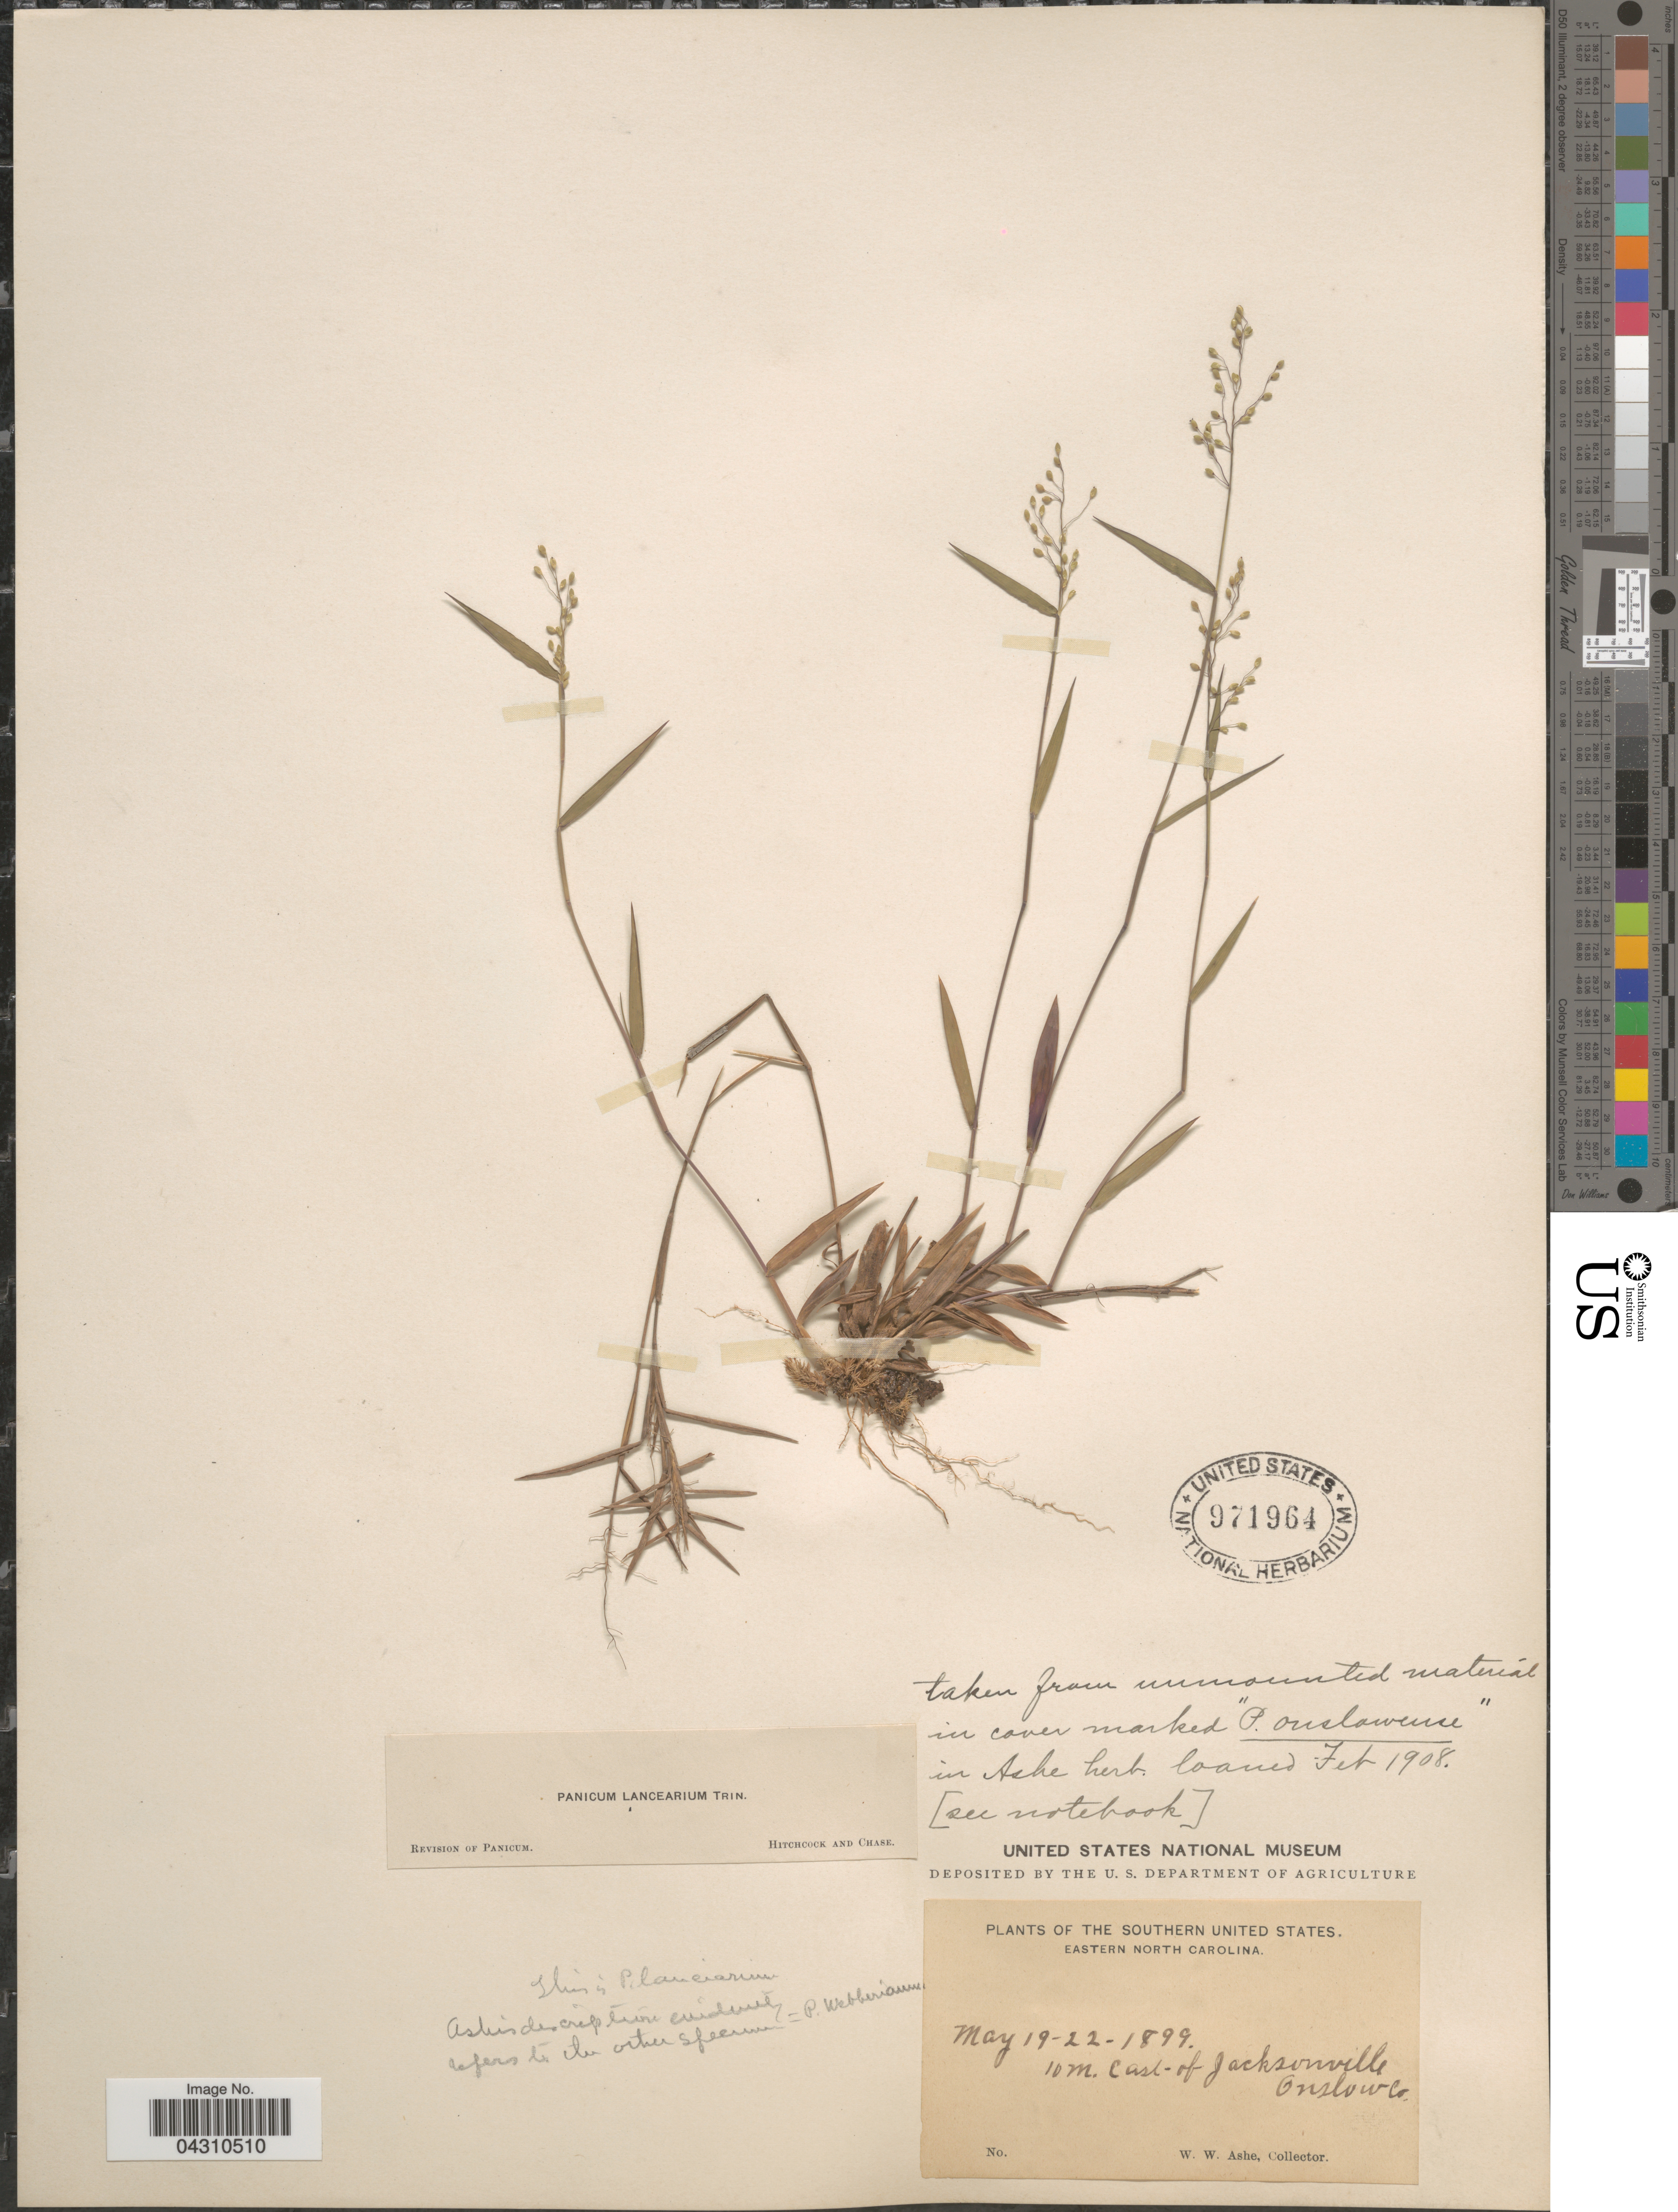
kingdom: Plantae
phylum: Tracheophyta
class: Liliopsida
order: Poales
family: Poaceae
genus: Dichanthelium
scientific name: Dichanthelium portoricense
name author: (Desv. ex Ham.) B.F. Hansen & Wunderlin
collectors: W. W. Ashe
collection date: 1899-05-19/1899-05-22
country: United States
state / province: North Carolina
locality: The Southern United States. Eastern North Carolina. 10 m. east of Jacksonville. Onslow Co.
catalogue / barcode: US 971964